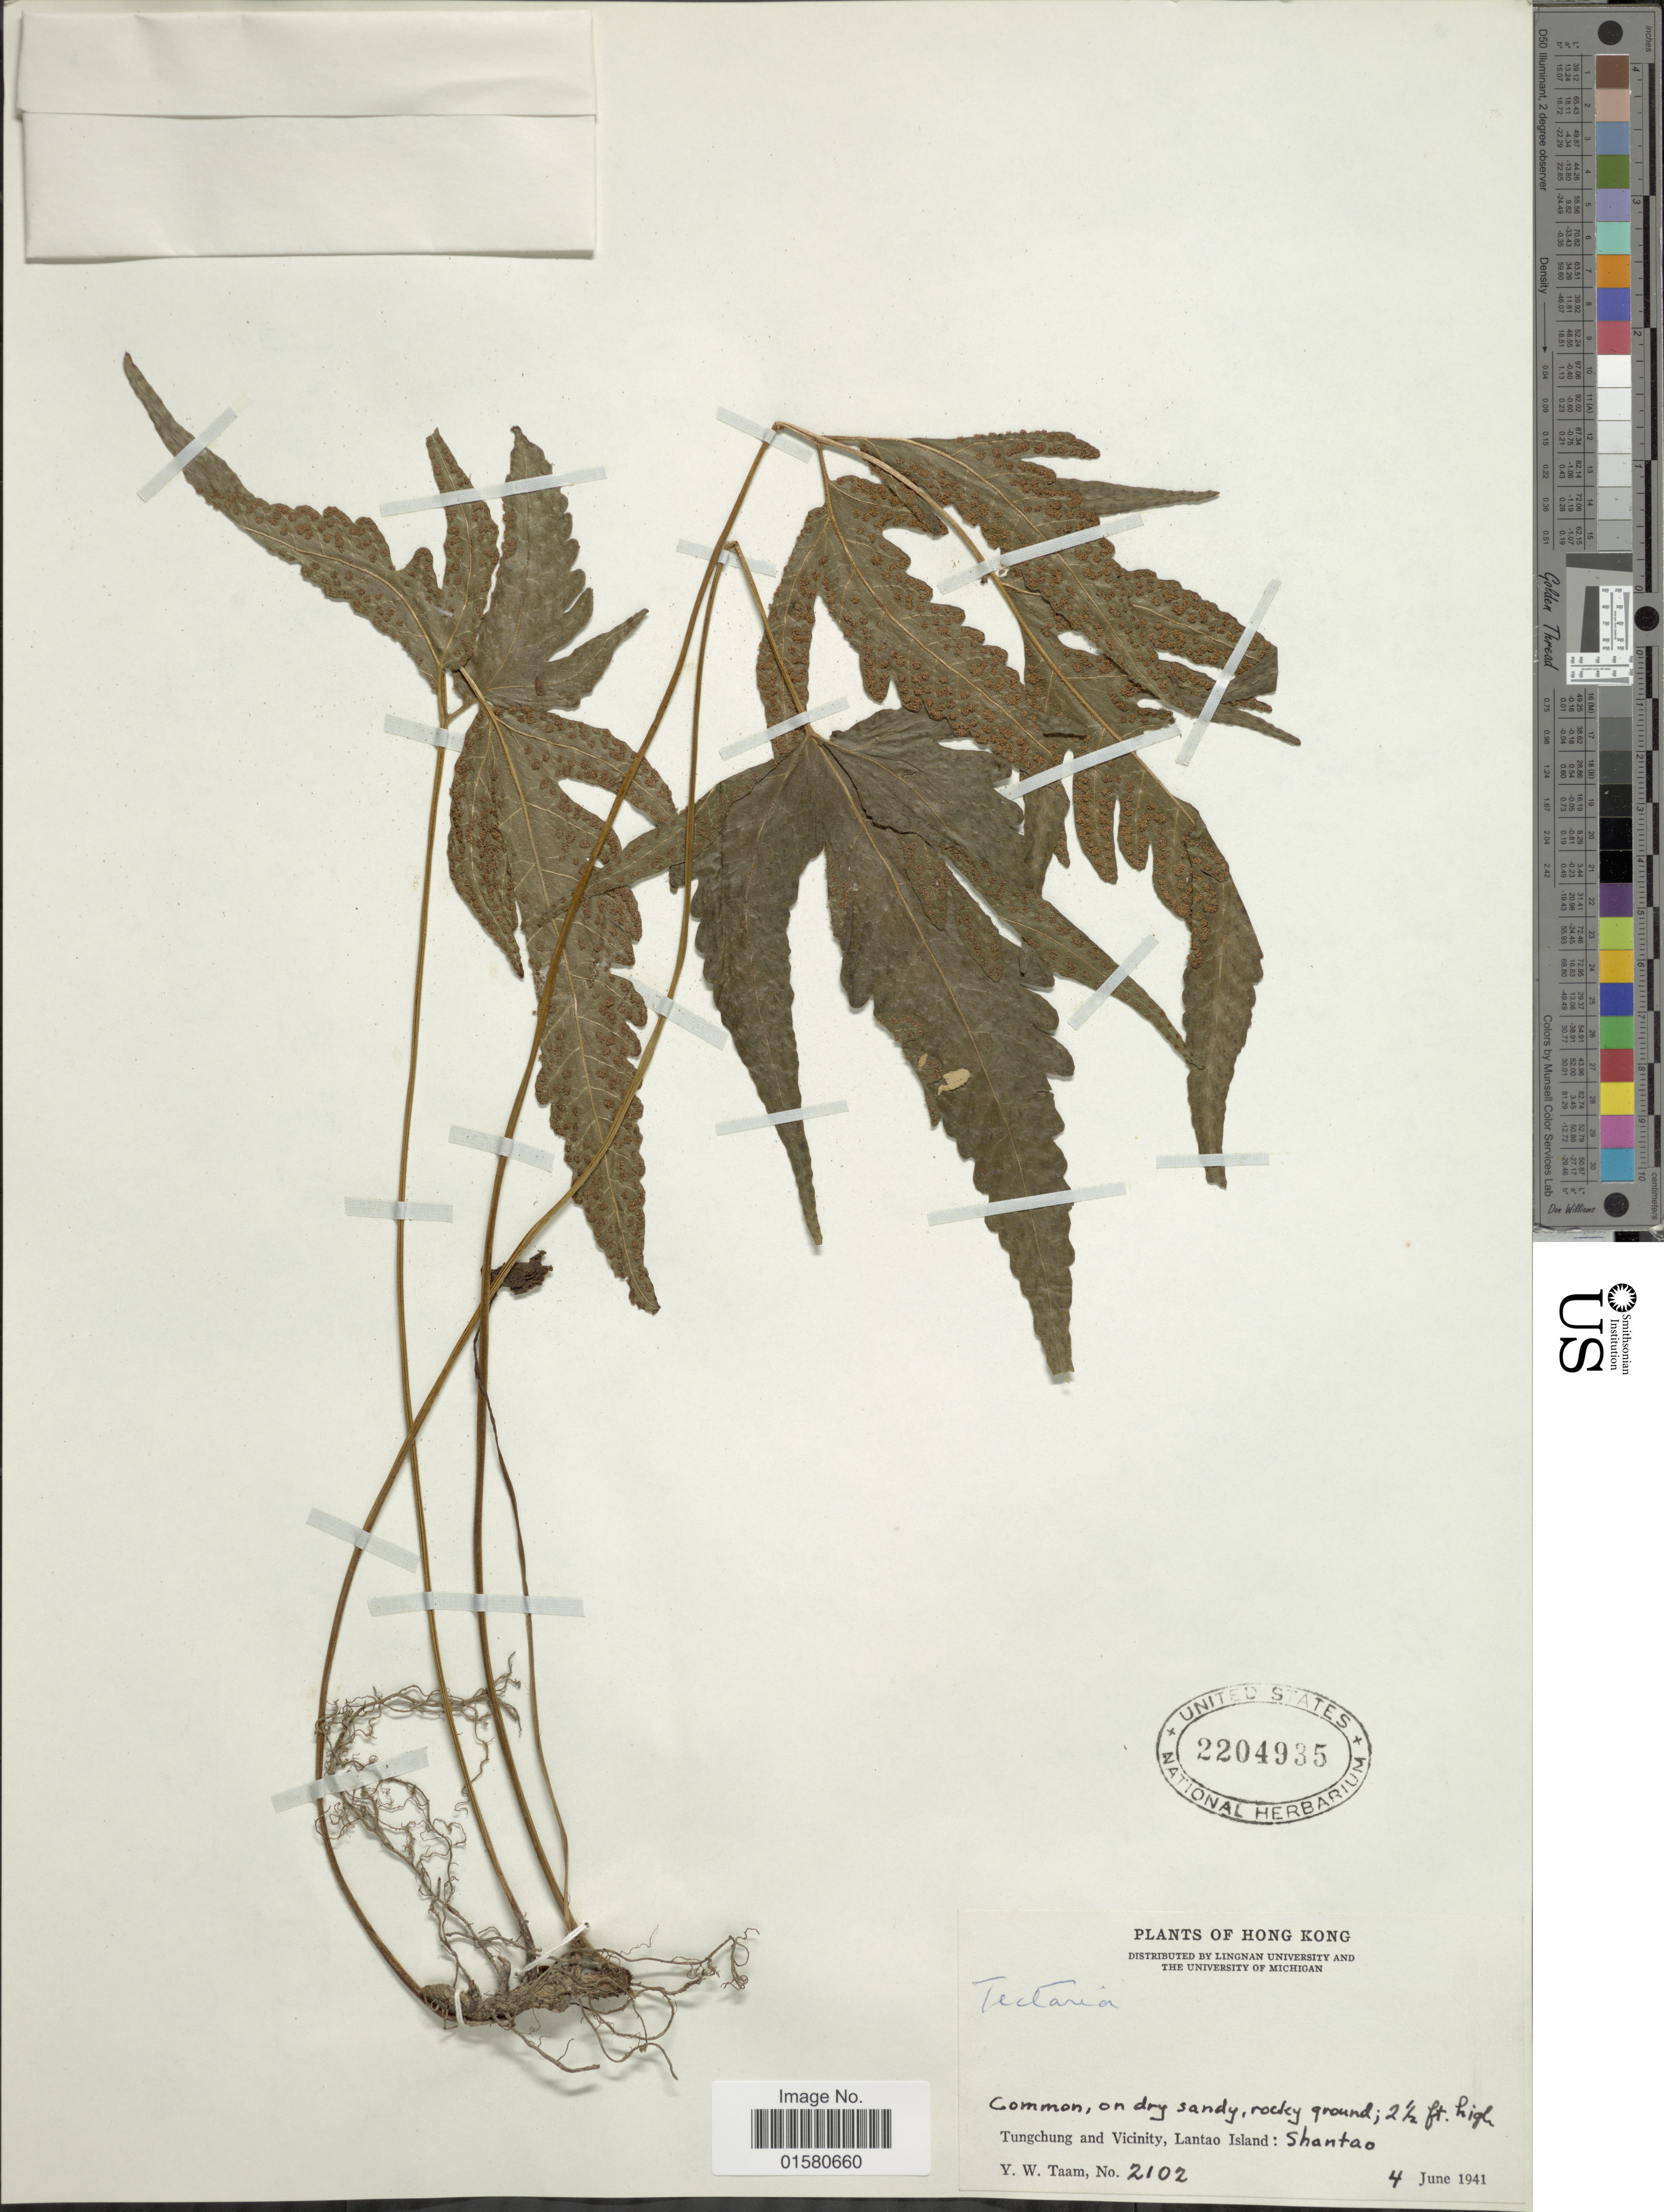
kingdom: Plantae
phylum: Tracheophyta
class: Polypodiopsida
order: Polypodiales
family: Tectariaceae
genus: Tectaria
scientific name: Tectaria sp.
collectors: Y. W. Taam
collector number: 2102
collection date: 1941-06-04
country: China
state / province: Hong Kong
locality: Tungchung and Vicinity, Lantao Island: Shantao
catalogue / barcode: US 2204935